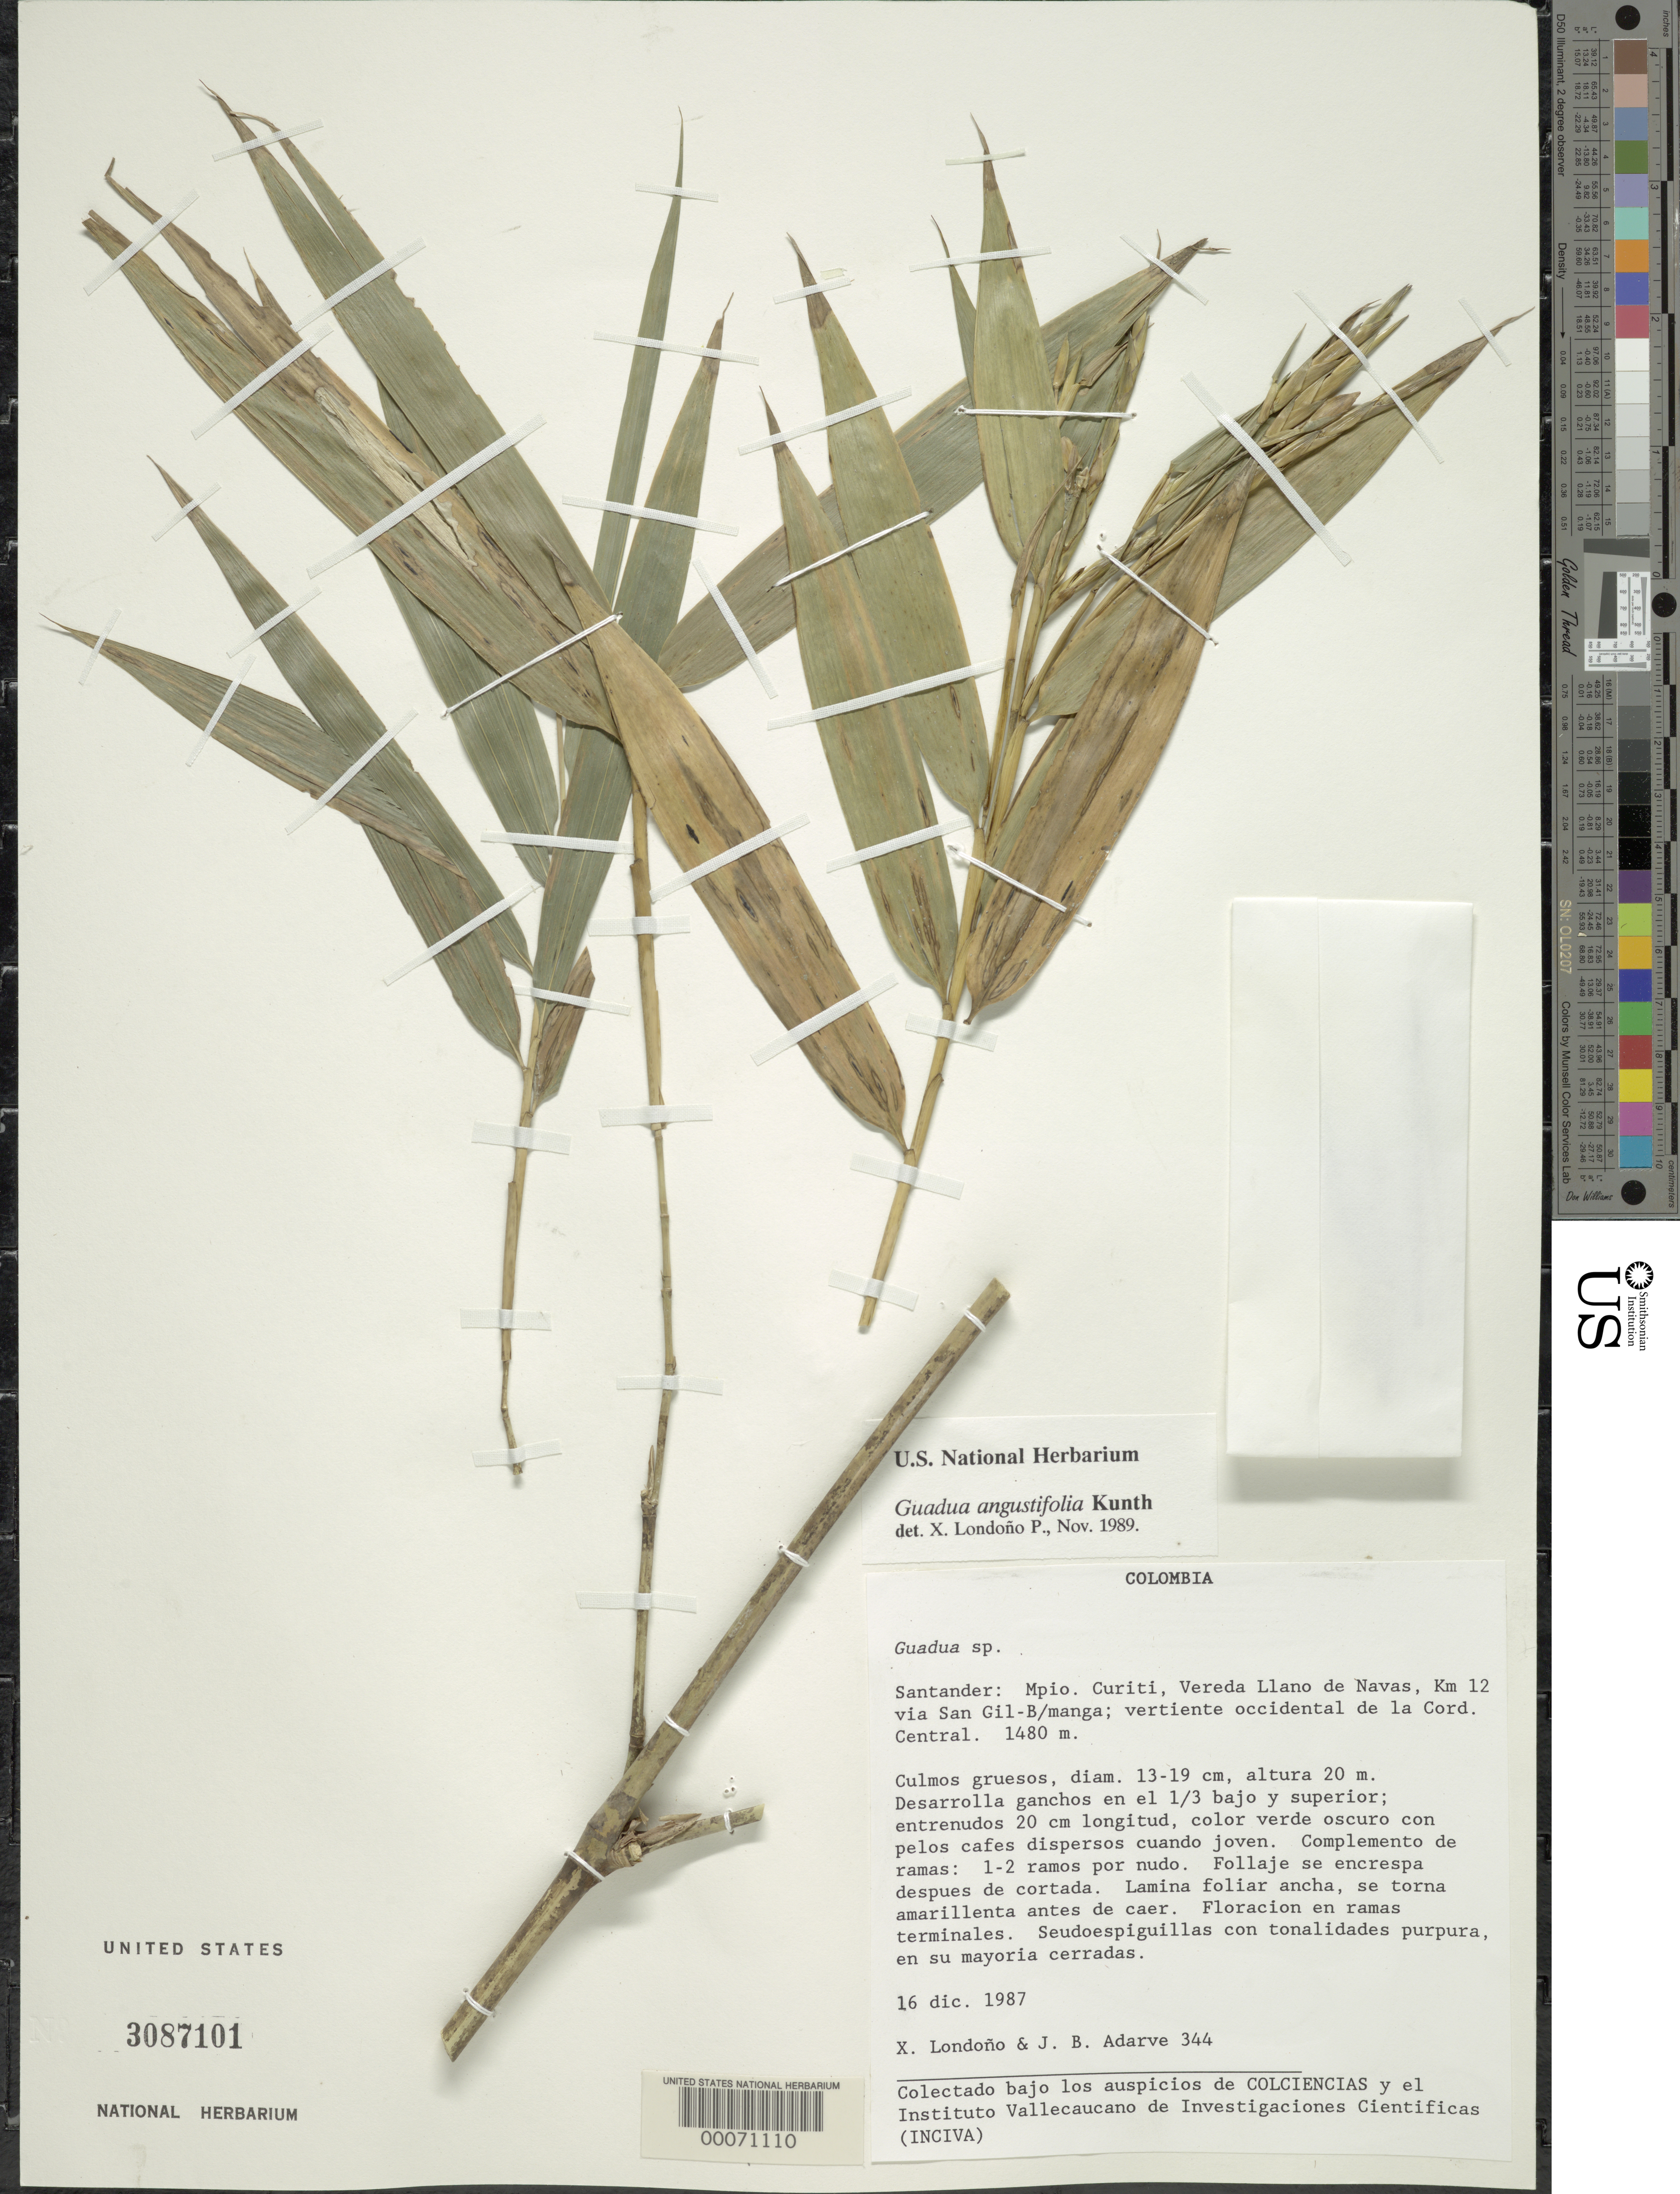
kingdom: Plantae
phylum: Tracheophyta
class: Liliopsida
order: Poales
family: Poaceae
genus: Guadua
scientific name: Guadua angustifolia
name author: Kunth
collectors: X. Londoño & J. B. Adarve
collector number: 344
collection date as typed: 16 Dec 1987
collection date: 1987-12-16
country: Colombia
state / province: Santander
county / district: Curití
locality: Vereda Llano de Navas, 12 km San Gil-Bucaramanga, w slope of La Cord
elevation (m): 1480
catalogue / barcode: US 3087101